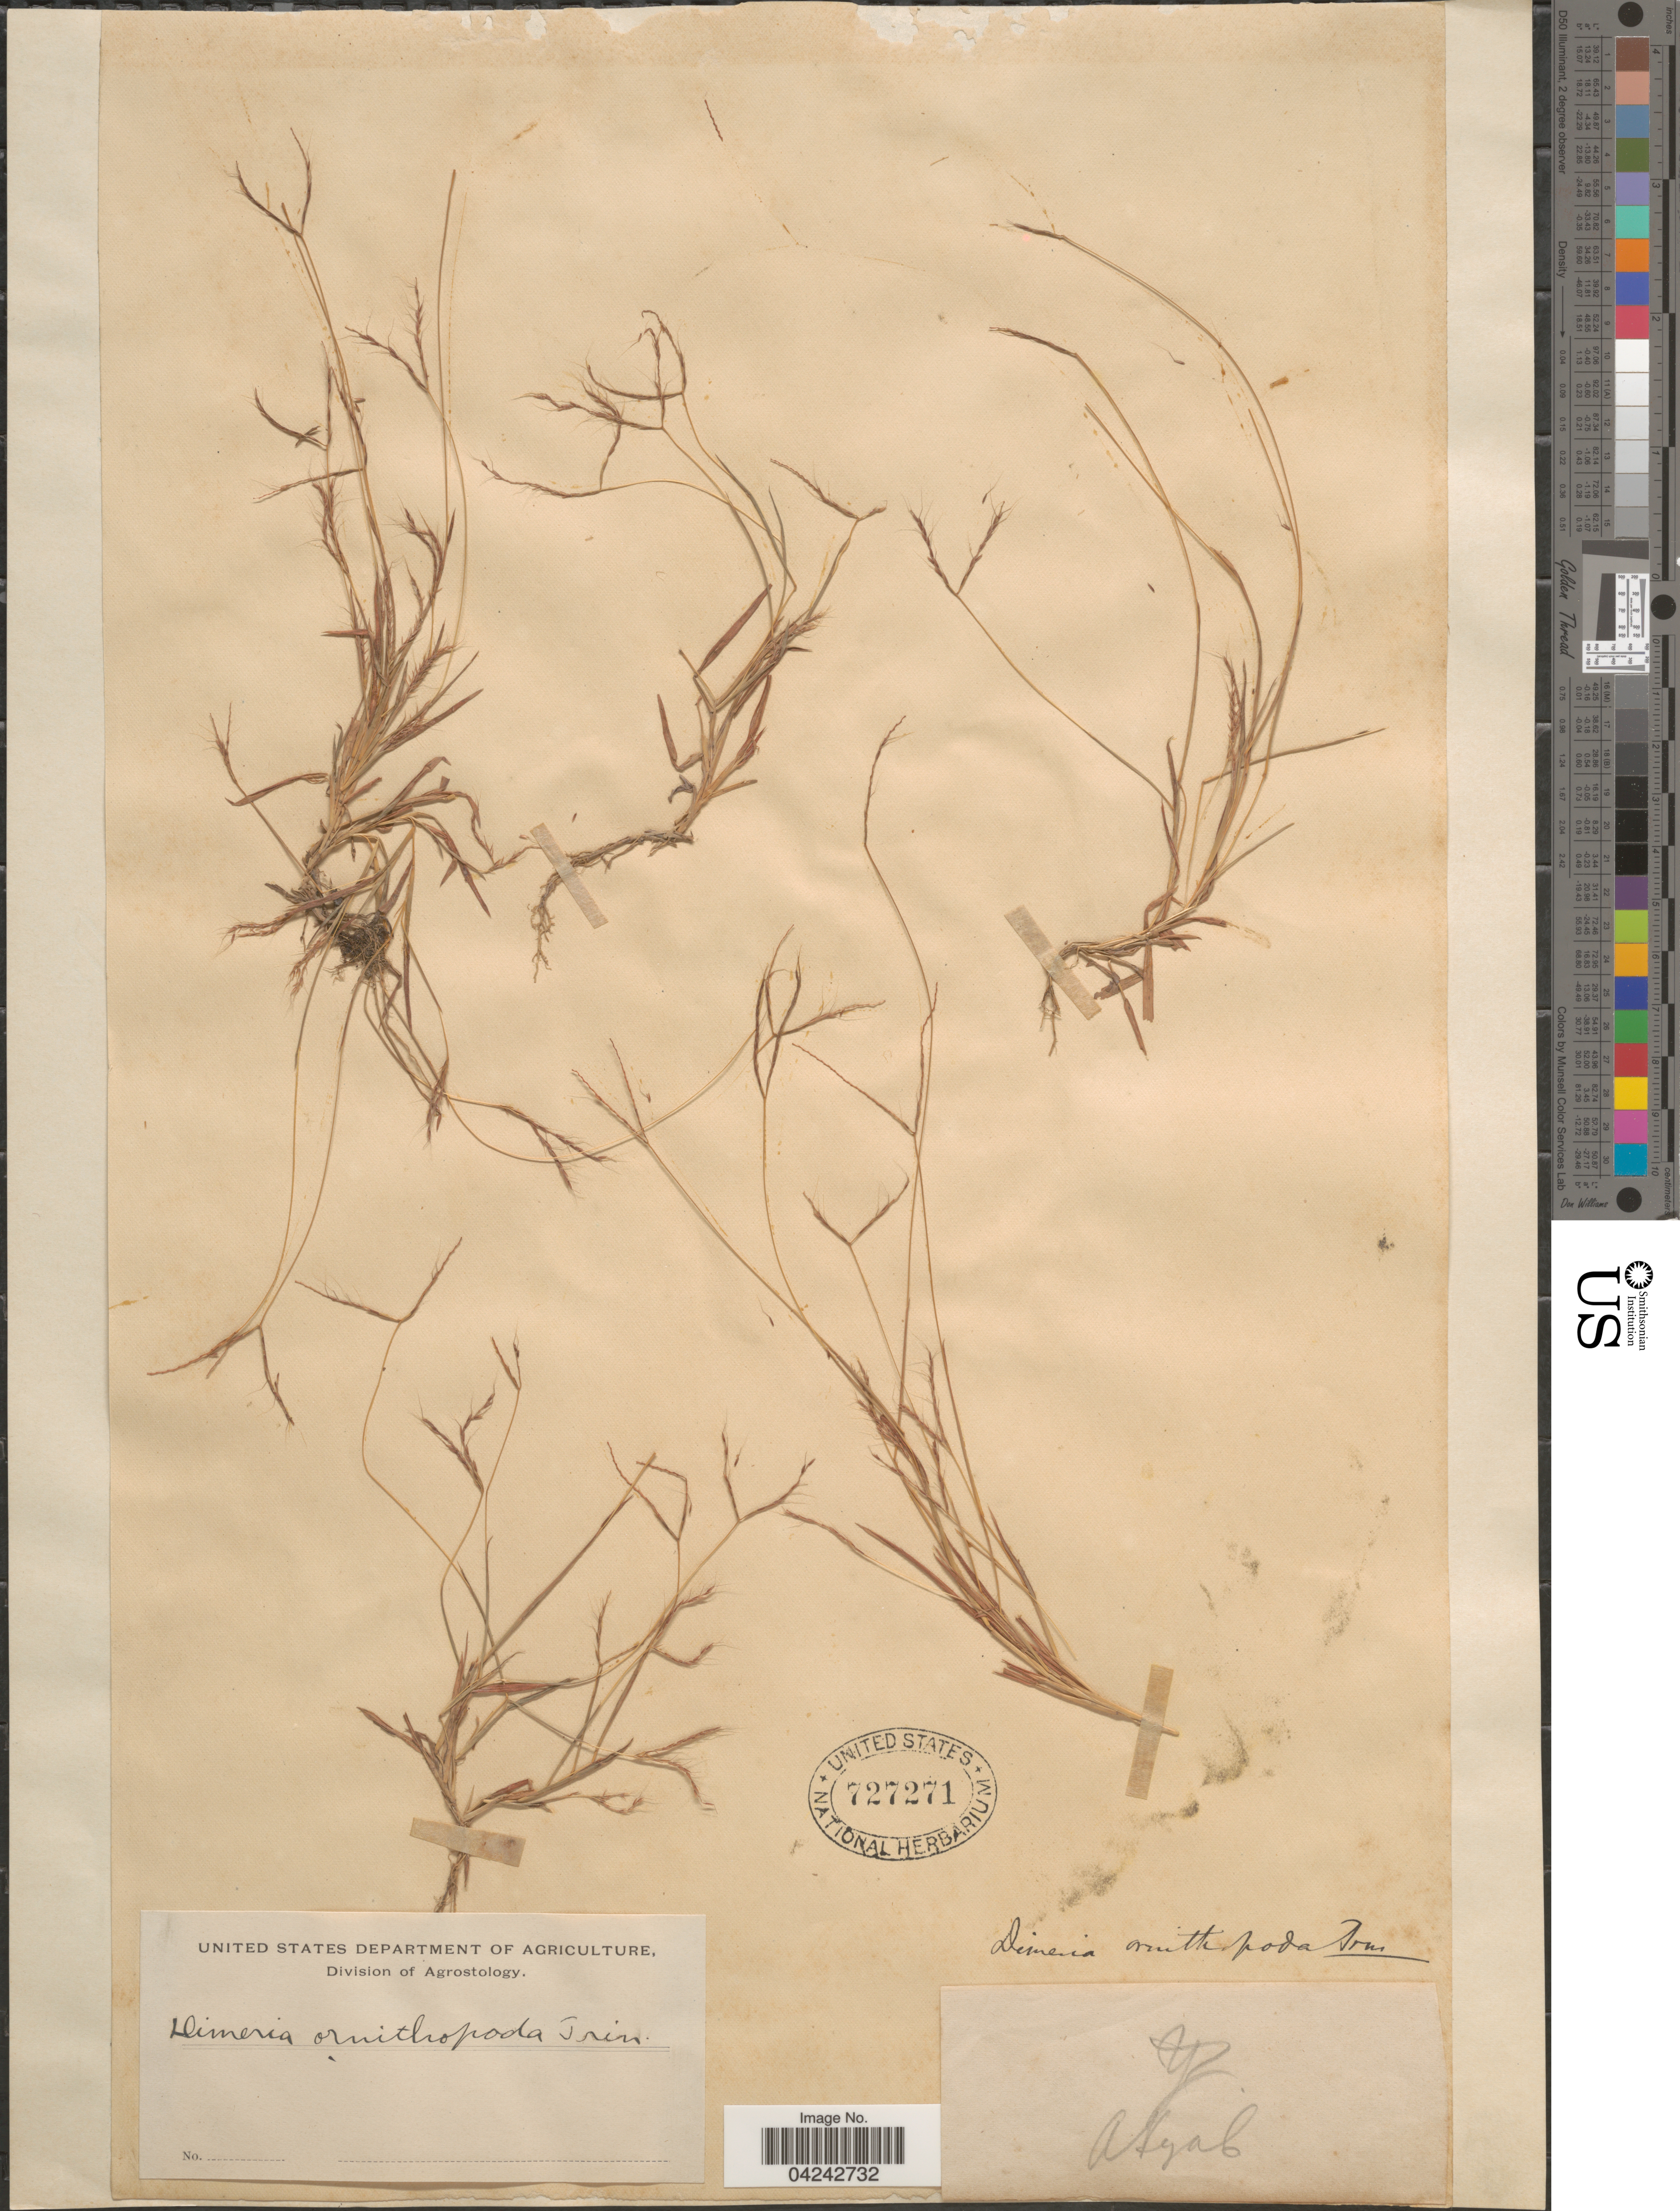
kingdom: Plantae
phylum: Tracheophyta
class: Liliopsida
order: Poales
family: Poaceae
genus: Dimeria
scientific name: Dimeria ornithopoda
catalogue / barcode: US 727271